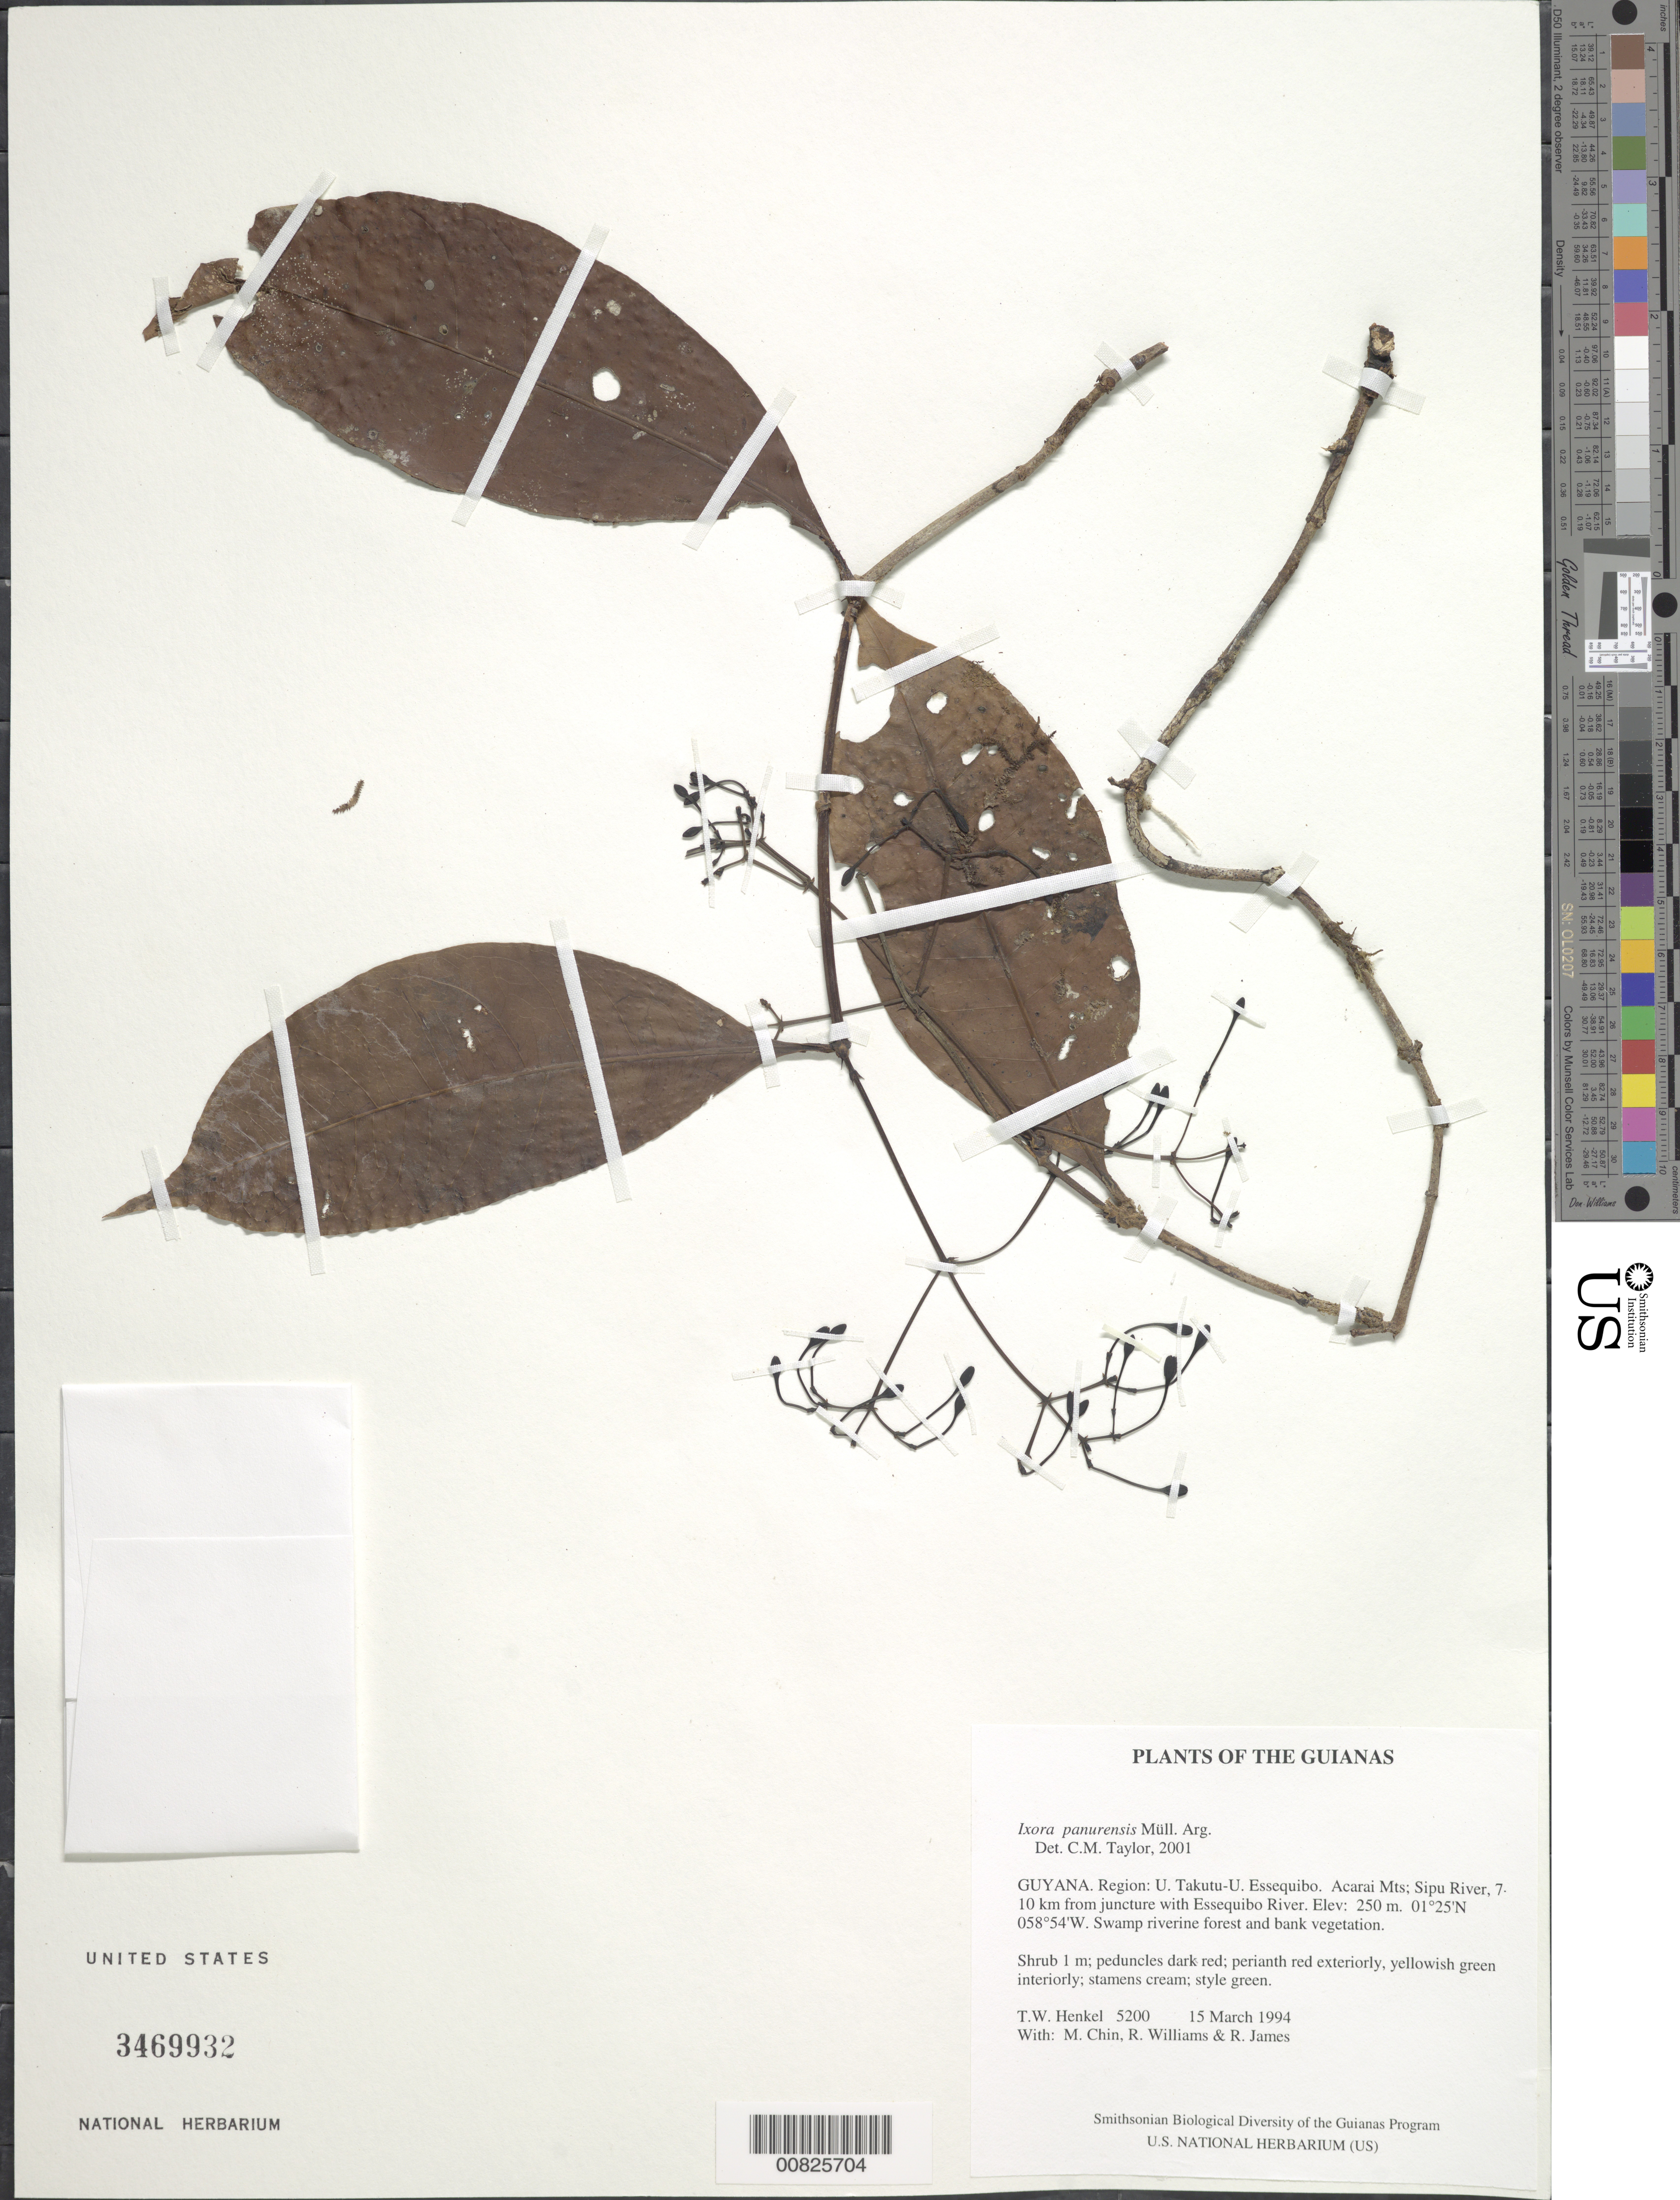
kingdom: Plantae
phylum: Tracheophyta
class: Magnoliopsida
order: Gentianales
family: Rubiaceae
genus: Ixora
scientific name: Ixora ulei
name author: K. Krause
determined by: Taylor, Charlotte M.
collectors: T. Henkel, M. Chin, R. Williams & R. James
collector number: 5200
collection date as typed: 15 March 1994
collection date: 1994-03-15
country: Guyana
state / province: U. Takutu-U. Essequibo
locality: Acarai Mts; Sipu River, 7-10 km from juncture with Essequibo River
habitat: Swamp riverine forest and bank vegetation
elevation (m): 250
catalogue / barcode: US 3469932